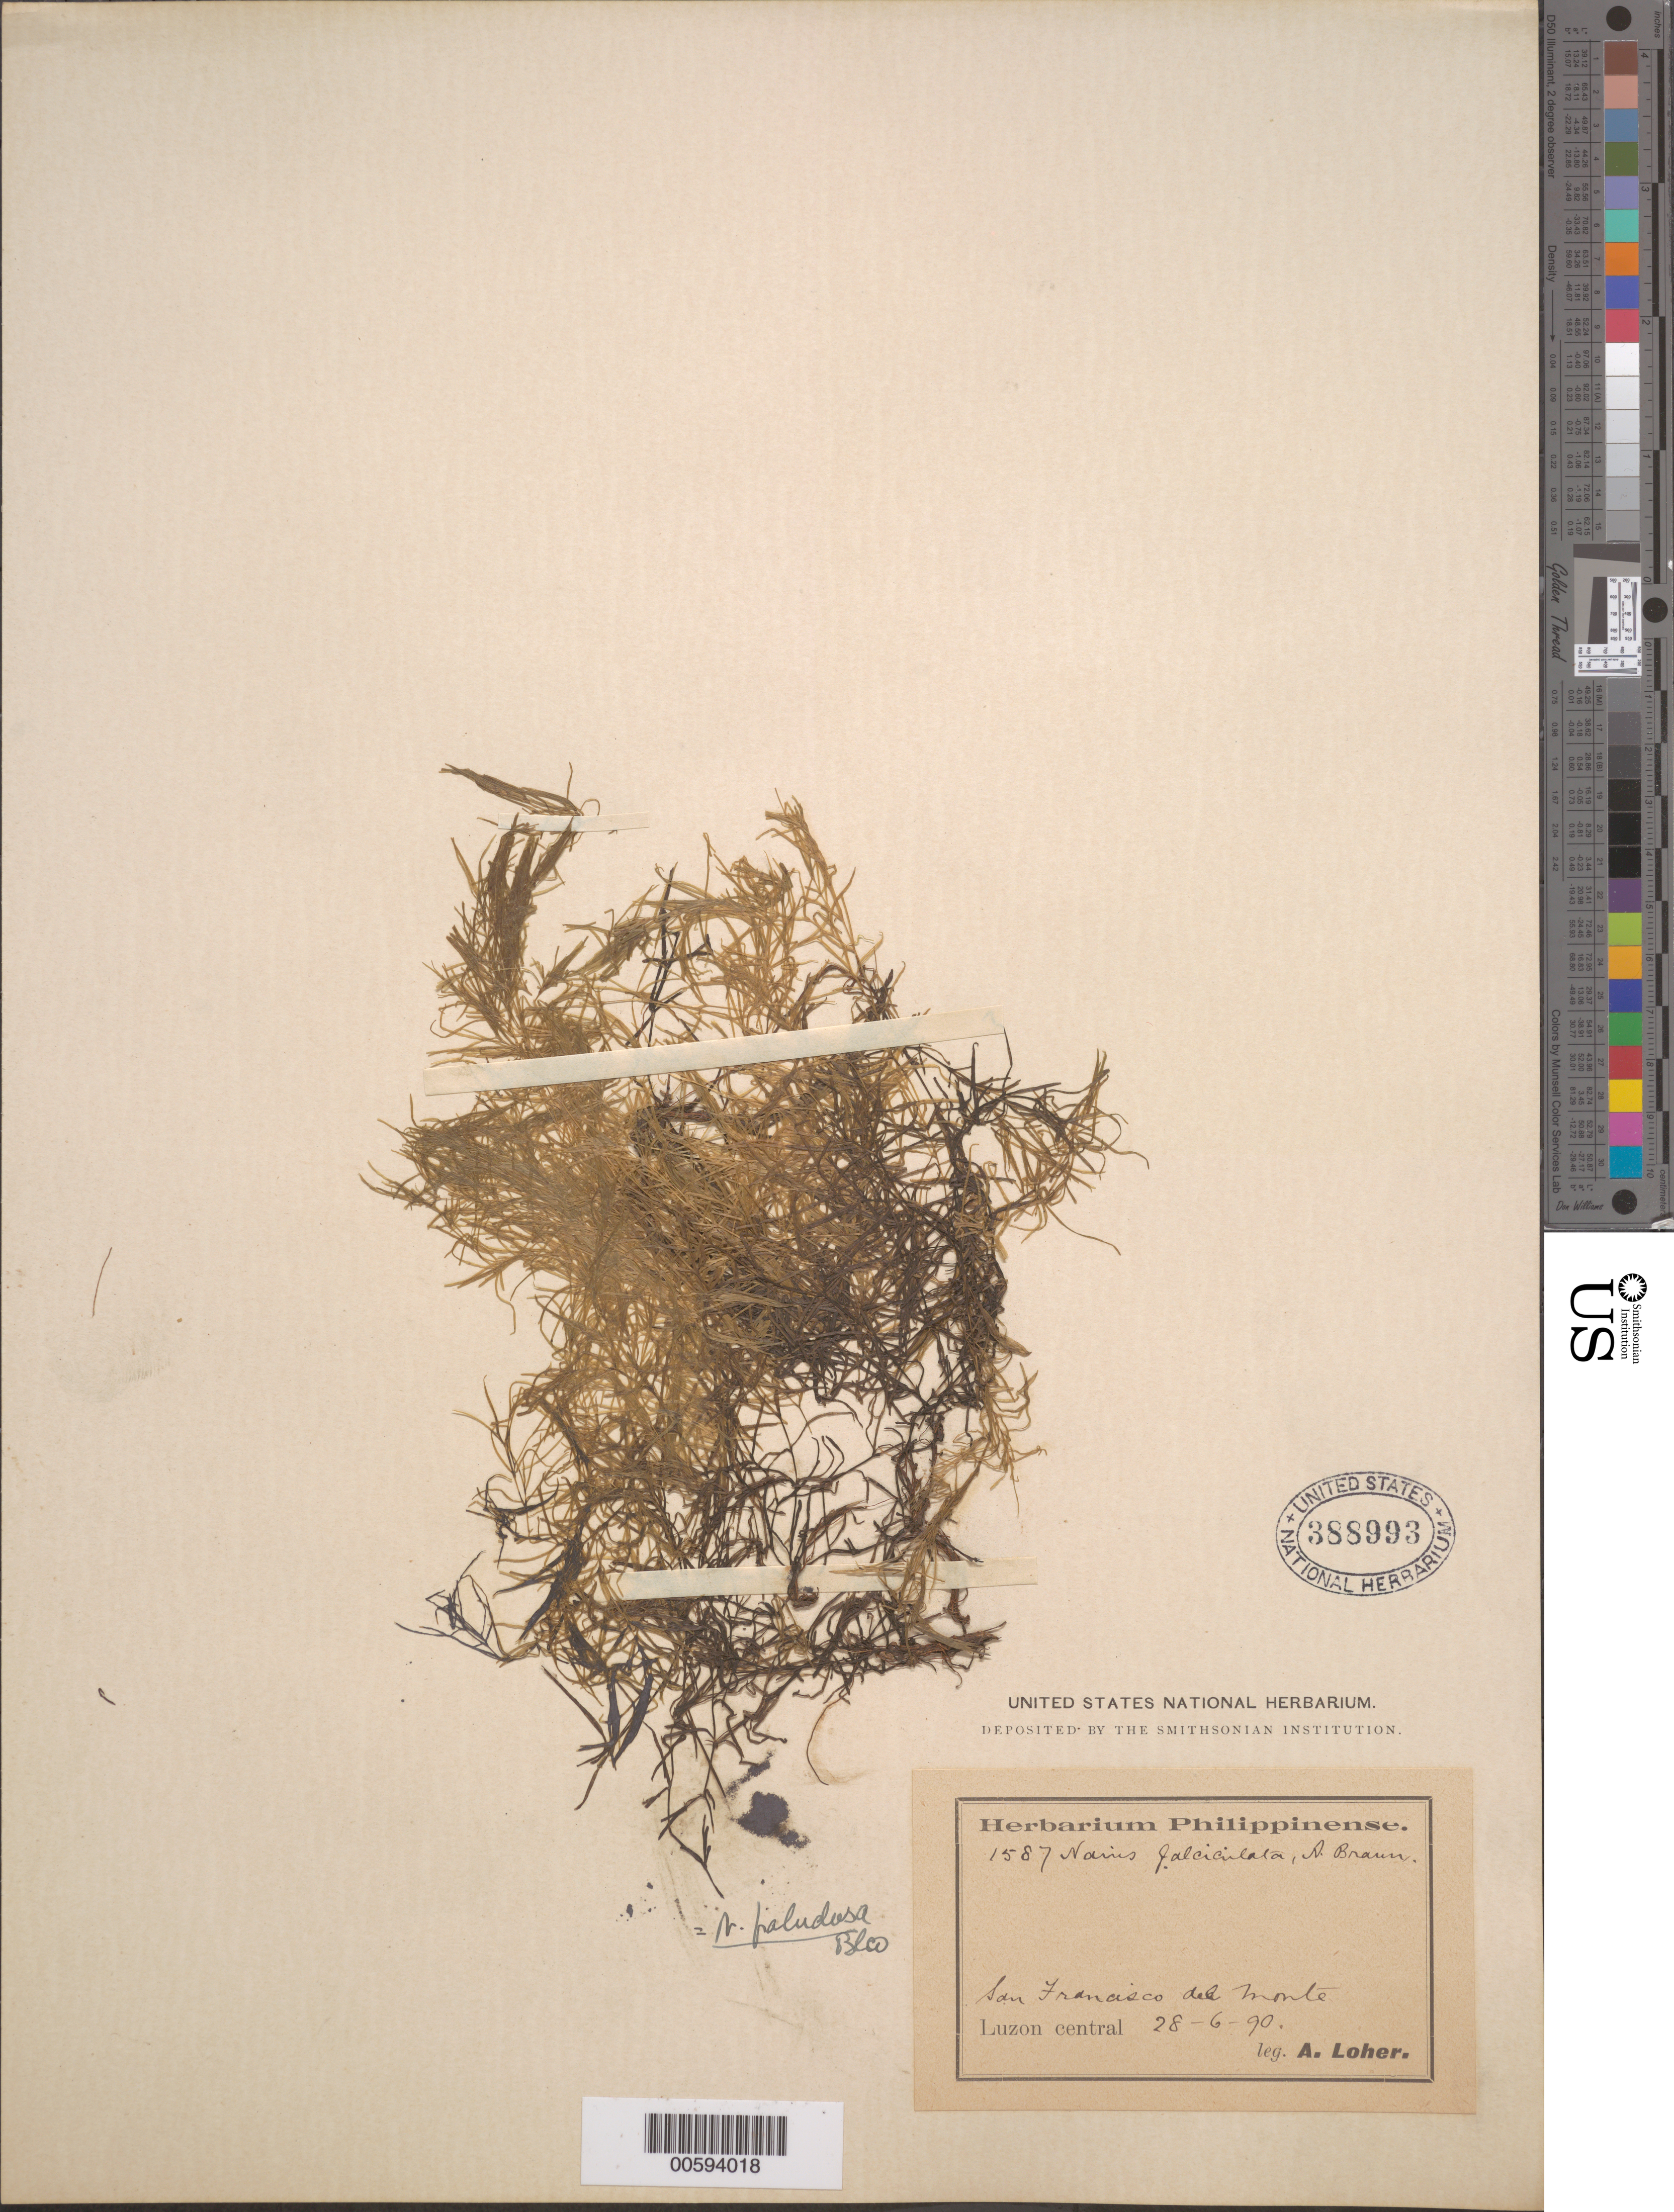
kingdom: Plantae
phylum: Tracheophyta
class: Liliopsida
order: Alismatales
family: Hydrocharitaceae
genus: Najas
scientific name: Najas palustris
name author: Blanco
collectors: A. Loher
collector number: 1587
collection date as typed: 28 Jun 1890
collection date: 1890-06-28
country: Philippines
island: Luzon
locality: San Francisco del Monte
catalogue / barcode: US 388993